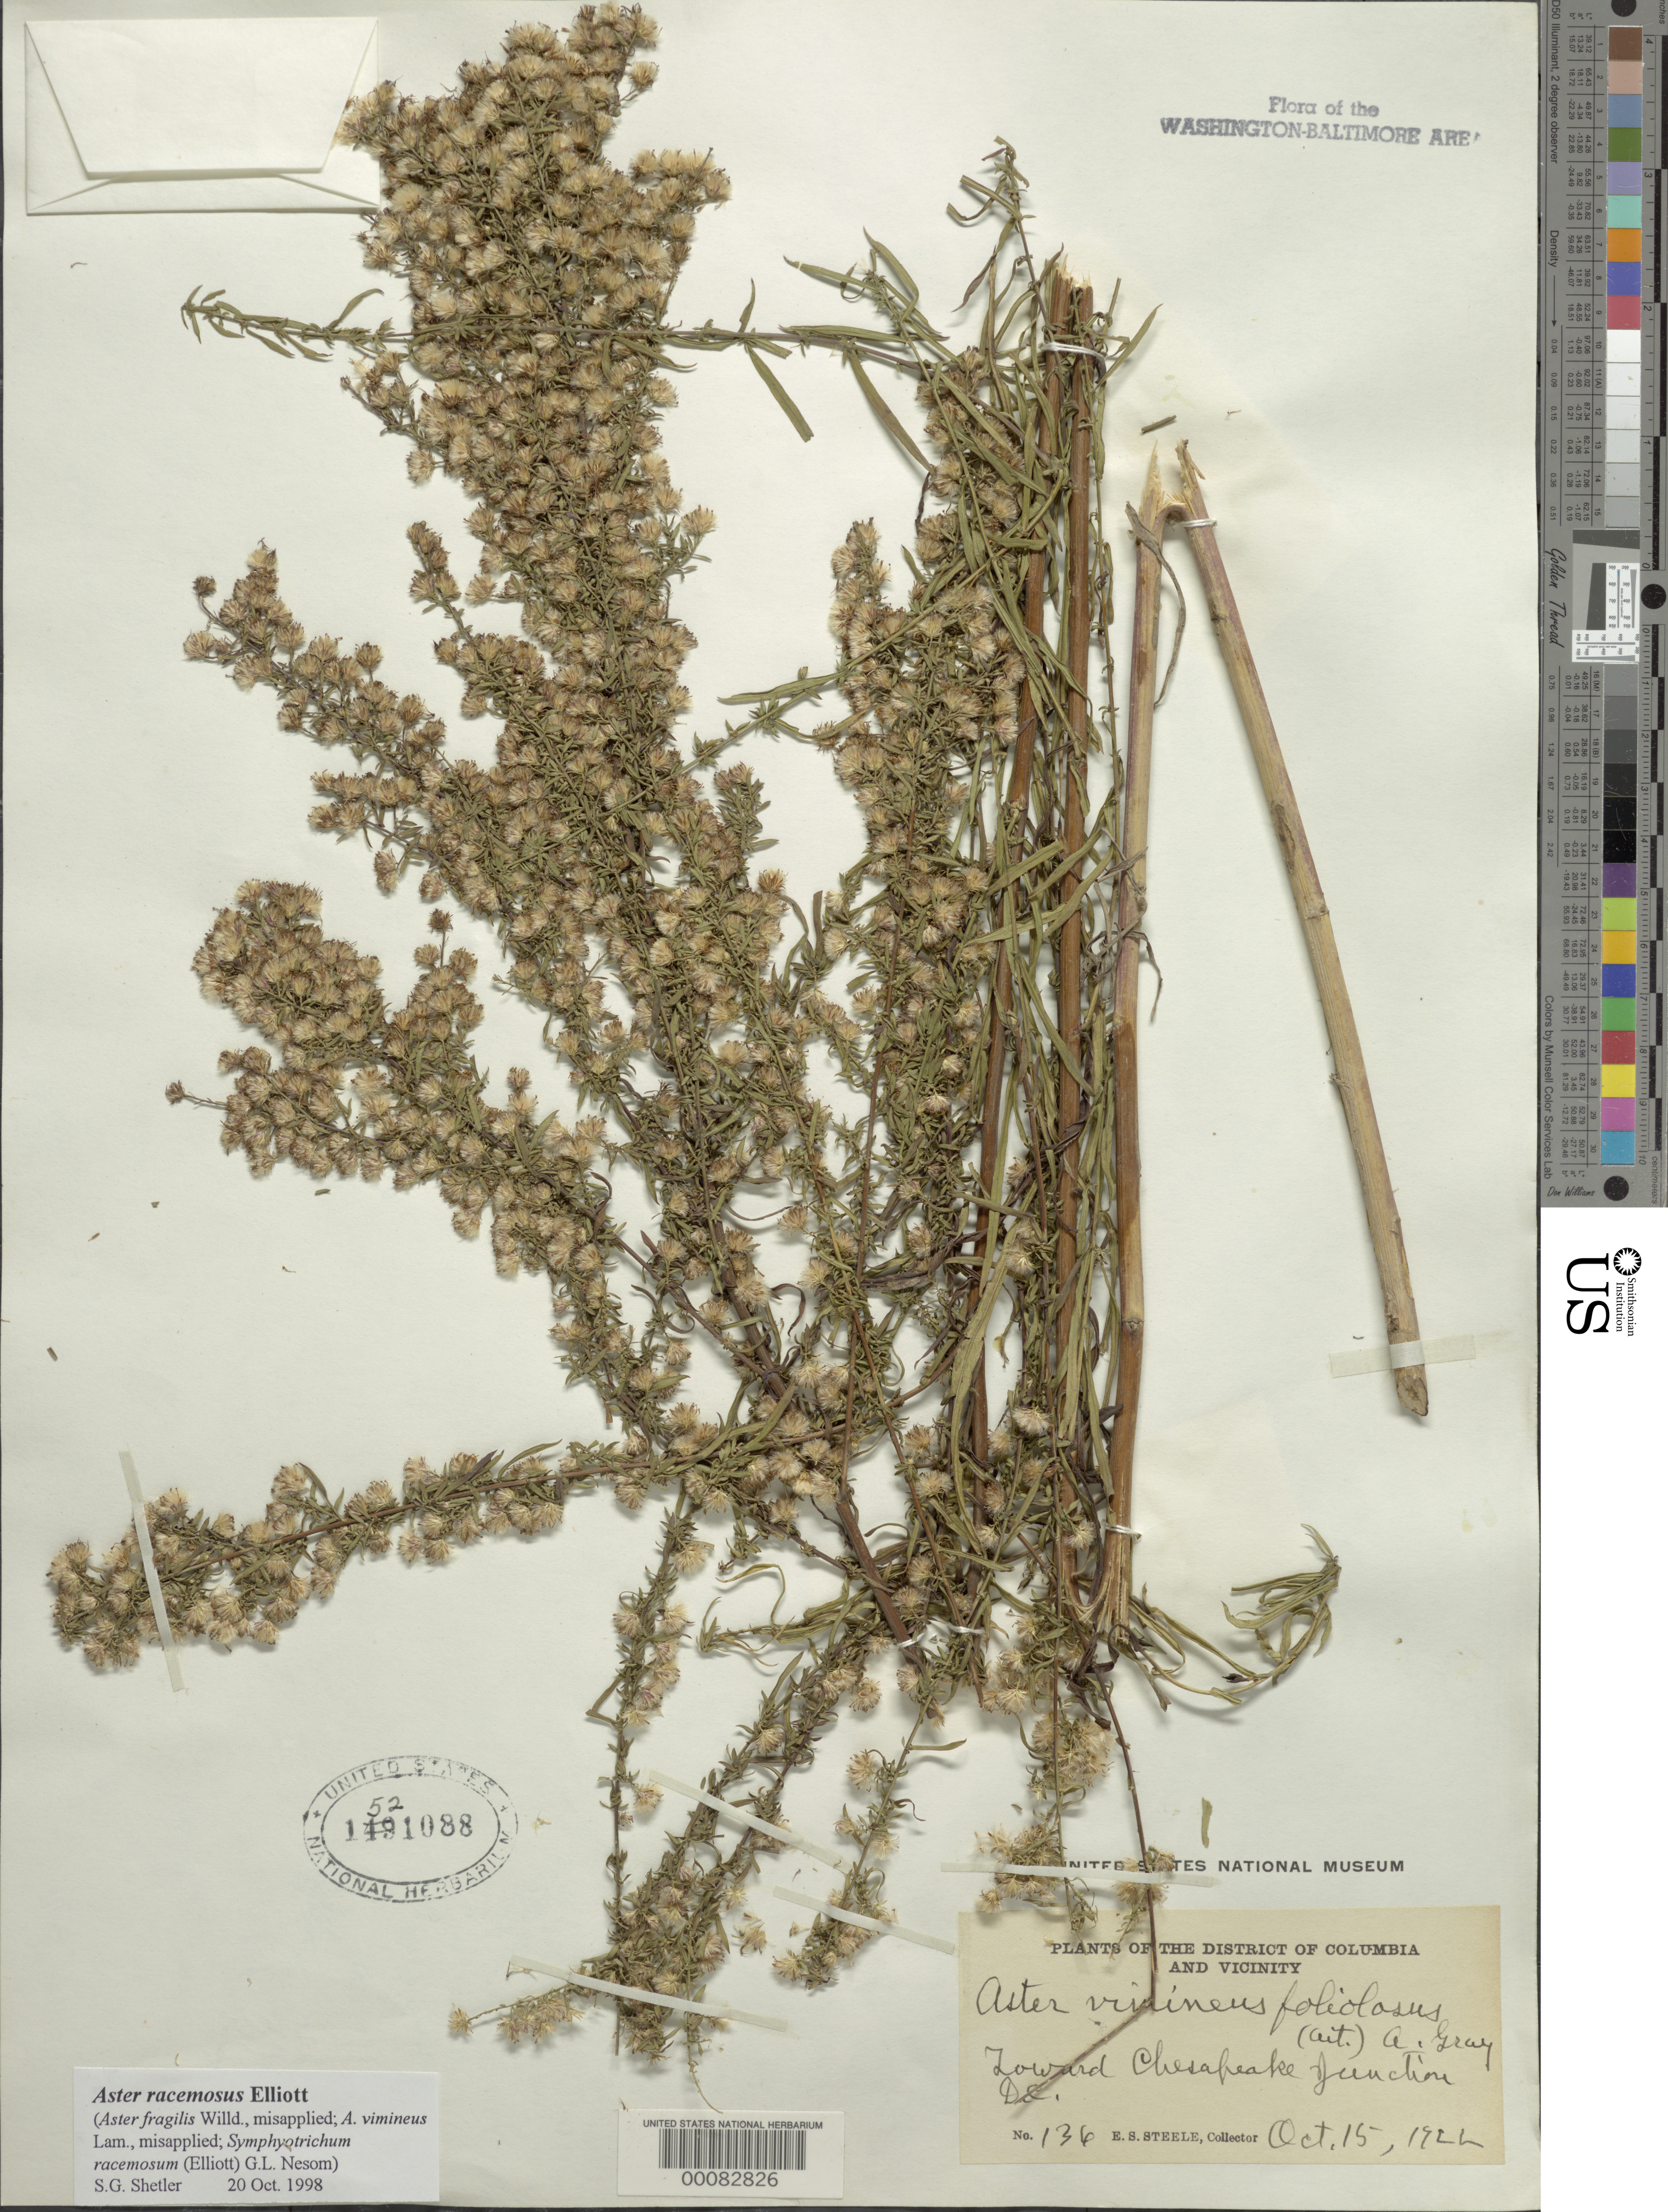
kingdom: Plantae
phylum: Tracheophyta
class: Magnoliopsida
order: Asterales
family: Asteraceae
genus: Symphyotrichum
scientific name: Symphyotrichum racemosum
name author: (Elliott) G.L. Nesom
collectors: E. Steele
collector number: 136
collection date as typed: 15 Oct 1922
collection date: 1922-10-15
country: United States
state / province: District of Columbia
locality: toward Chesapeake junction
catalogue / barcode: US 1521088